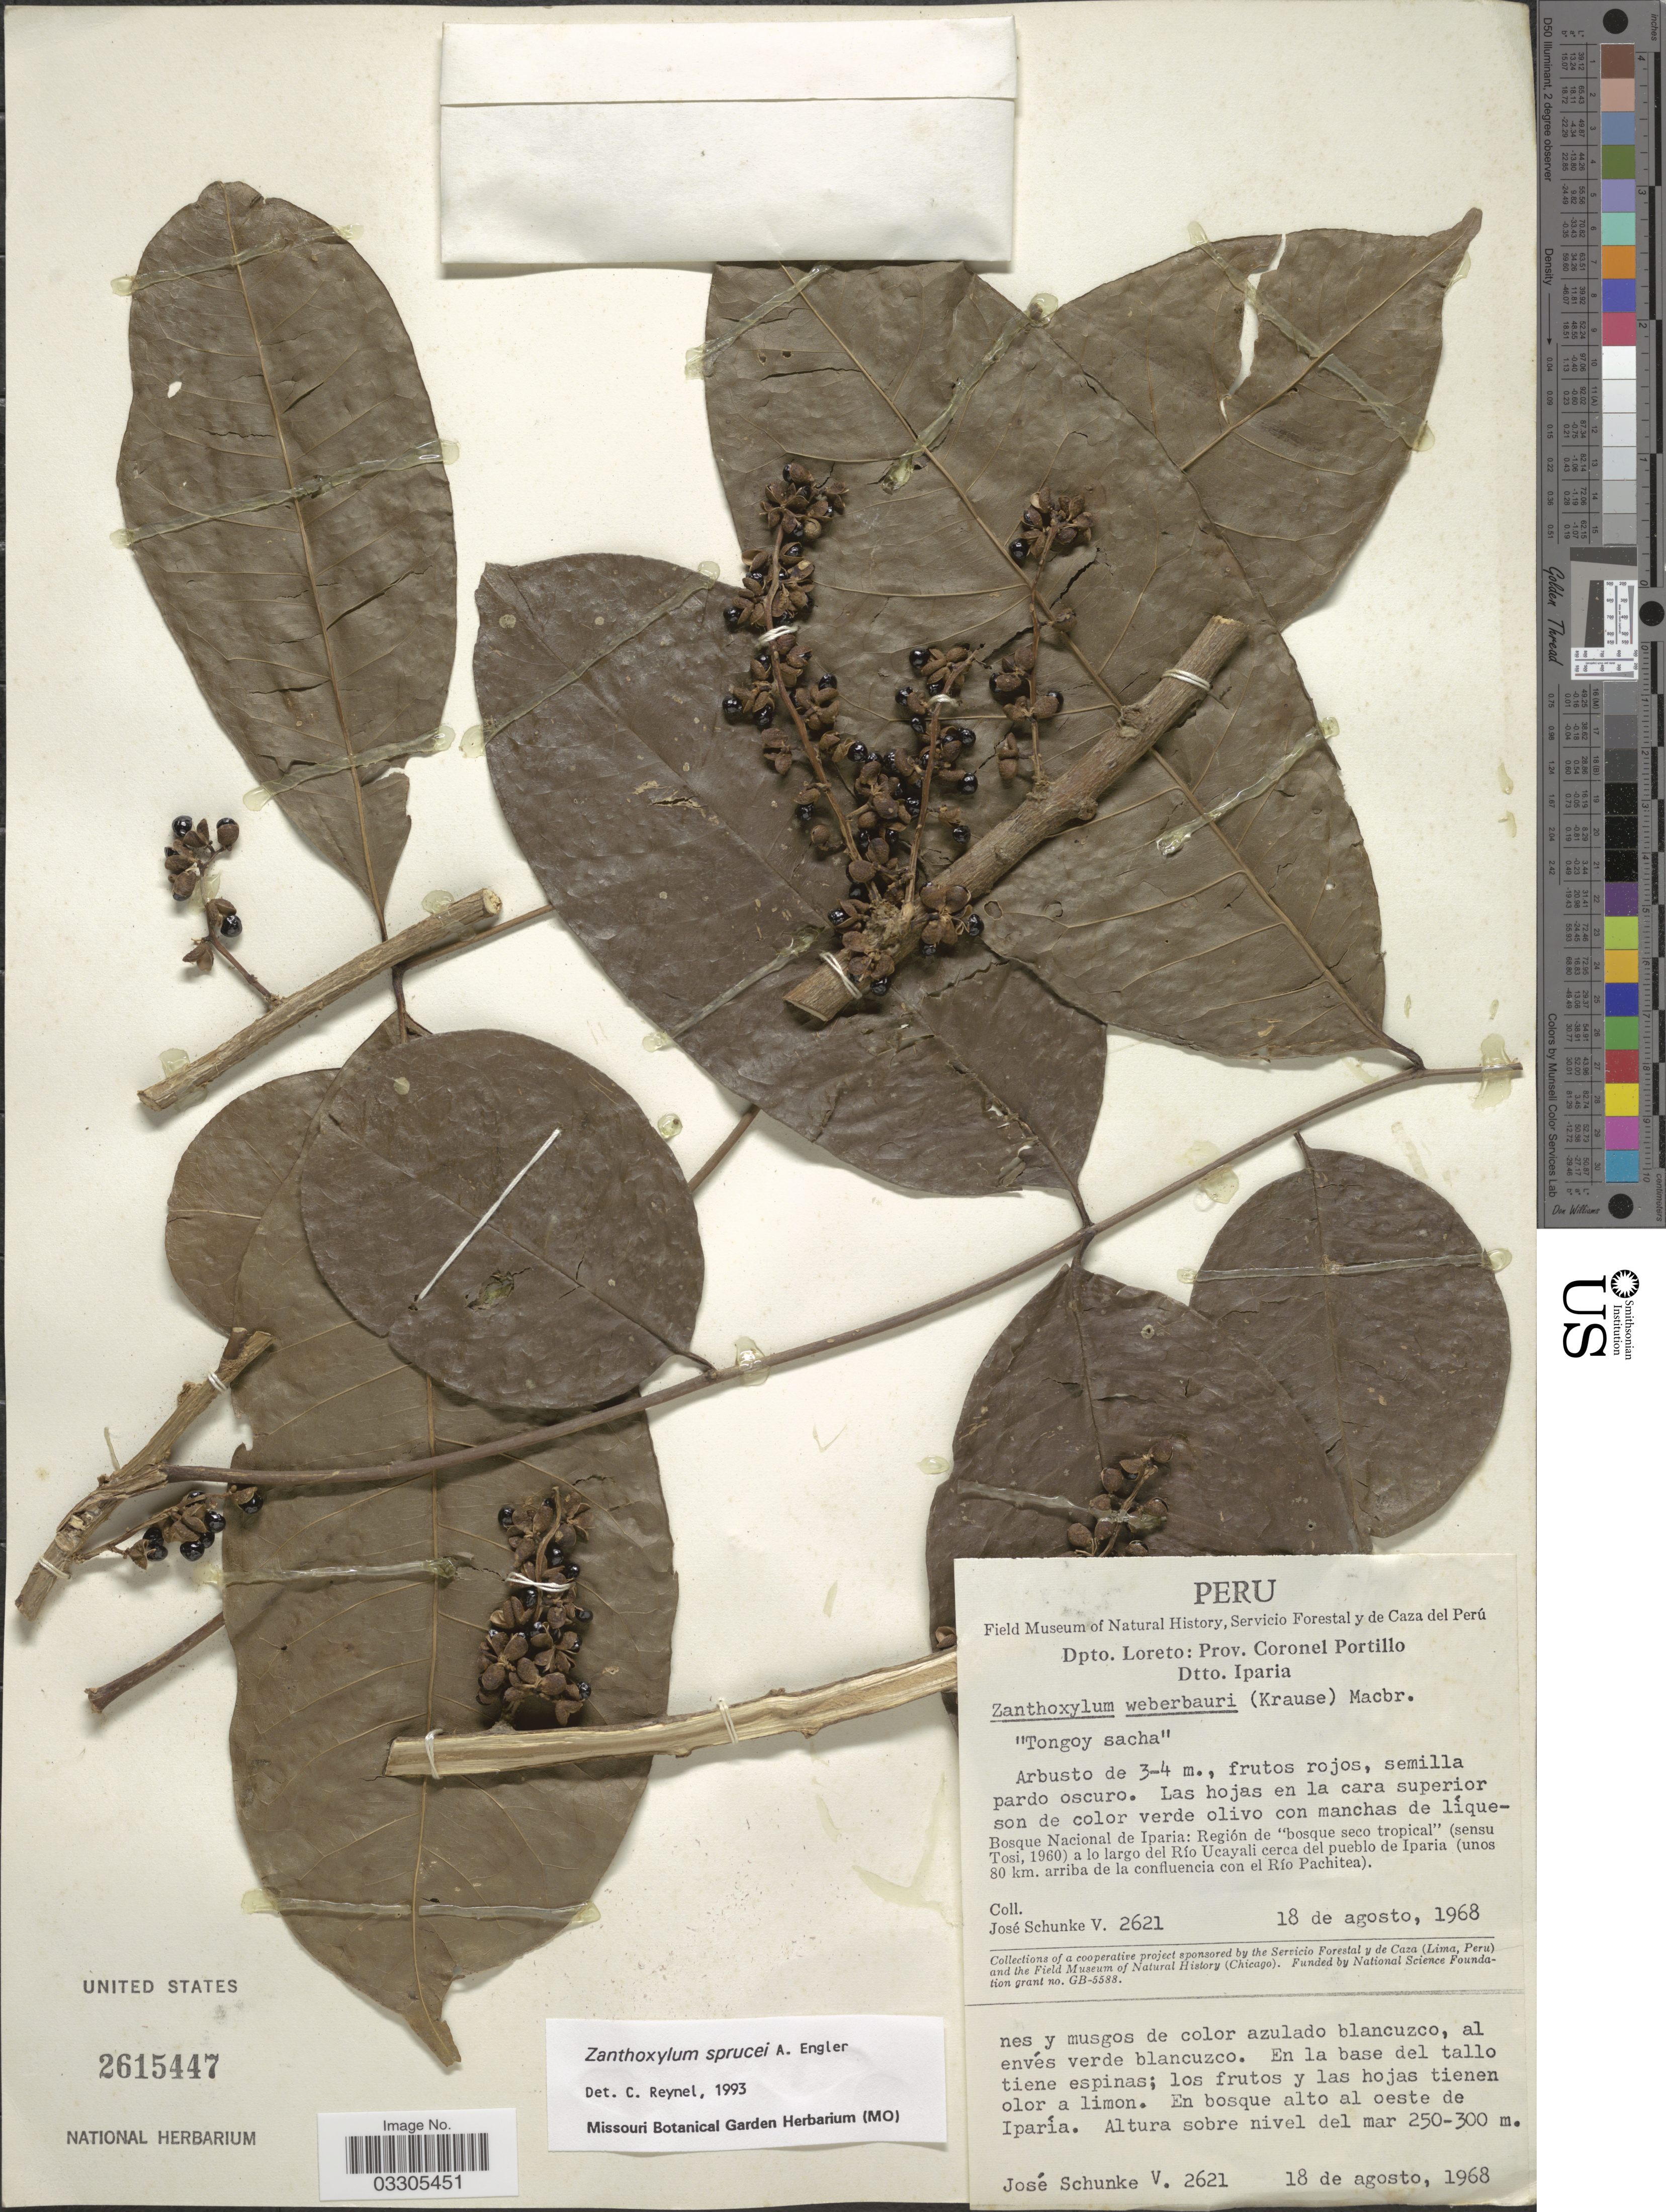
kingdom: Plantae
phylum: Tracheophyta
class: Magnoliopsida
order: Sapindales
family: Rutaceae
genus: Zanthoxylum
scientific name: Zanthoxylum sprucei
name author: Engl.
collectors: J. Schunke Vigo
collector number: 2621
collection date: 1968-08-18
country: Peru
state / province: Loreto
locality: Dpto. Loreto: Prov. Coronel Portillo. Dtto. Iparia. Bosque Nacional de Iparia: Región de "bosque seco tropical" (sensu Tosi, 1960) a lo largo del Río Ucayali cerca del pueblo de Iparia (unos 80 km. arriba de la confluencia con el Río Pachitea).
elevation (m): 250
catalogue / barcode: US 2615447